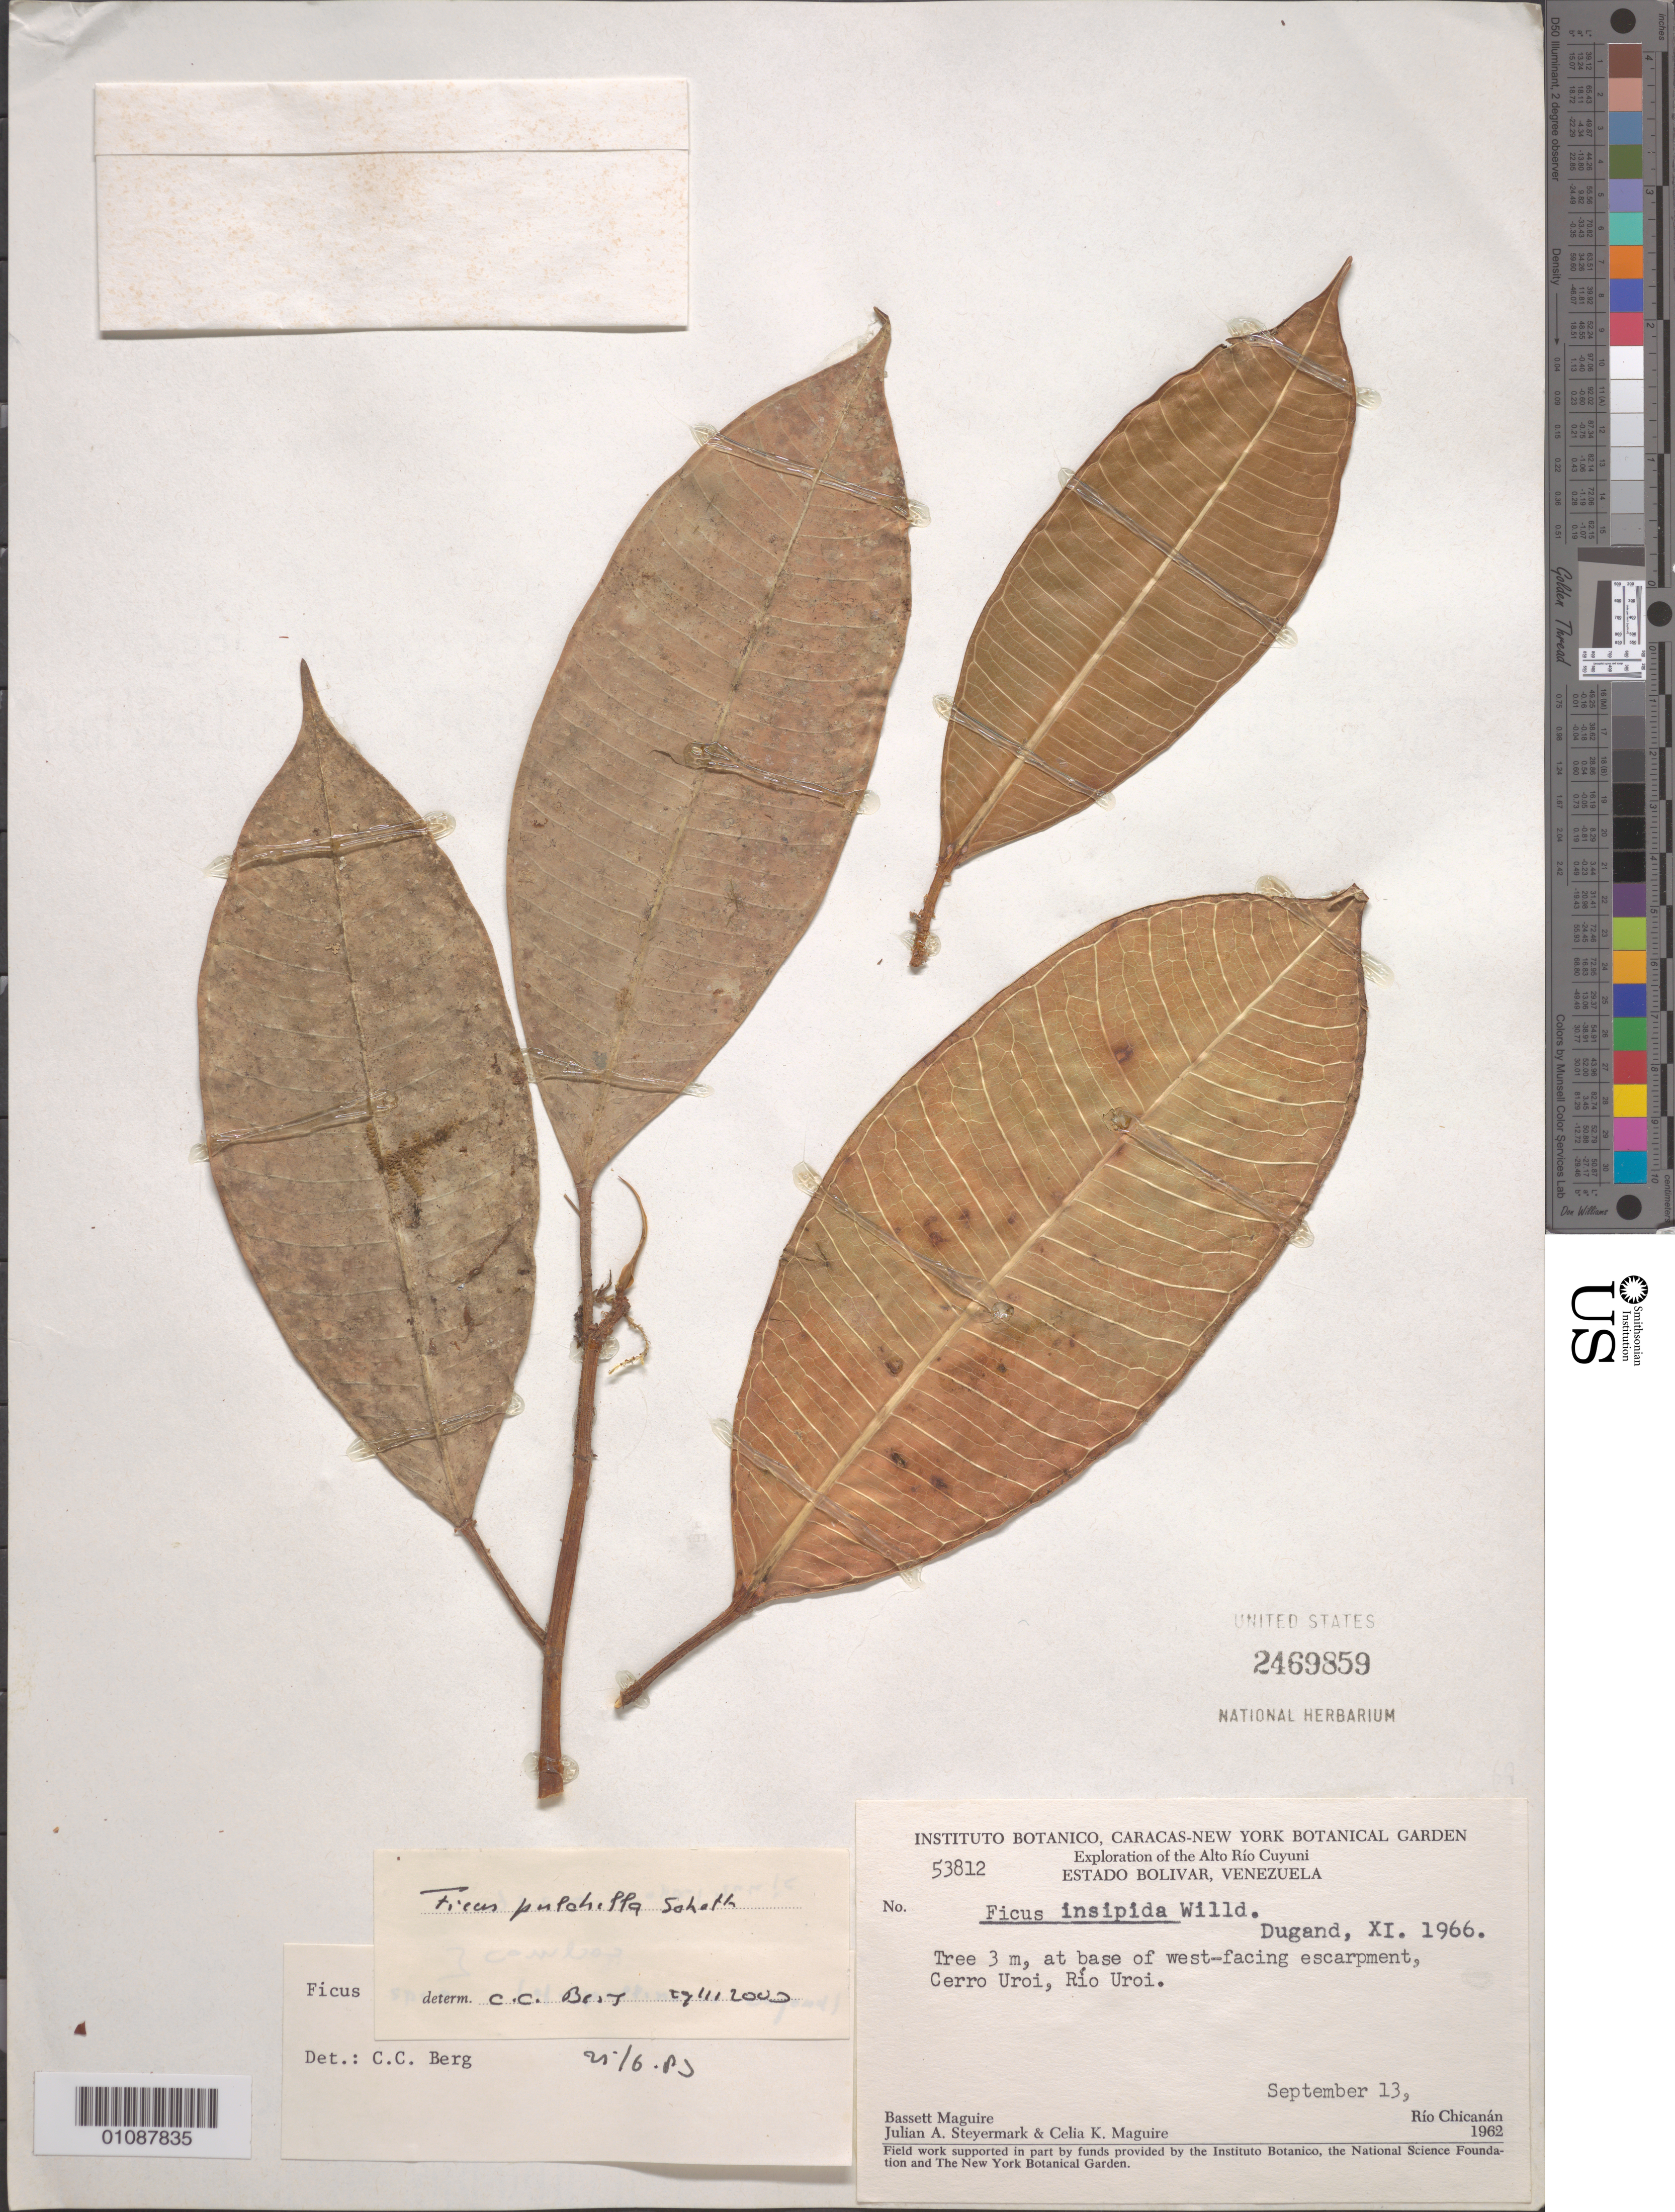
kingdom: Plantae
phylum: Tracheophyta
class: Magnoliopsida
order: Rosales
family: Moraceae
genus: Ficus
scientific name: Ficus pulchella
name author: Schott ex Spreng.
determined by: Berg, C. C.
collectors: B. Maguire, J. Steyermark & C. K. Maguire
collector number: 53812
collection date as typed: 13-Sep-62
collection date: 1962-09-13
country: Venezuela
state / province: Bolívar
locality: Alto Río Cuyuni, Cerro Uroi, Río Uroi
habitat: Base of west-facing escarpment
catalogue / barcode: US 2469859